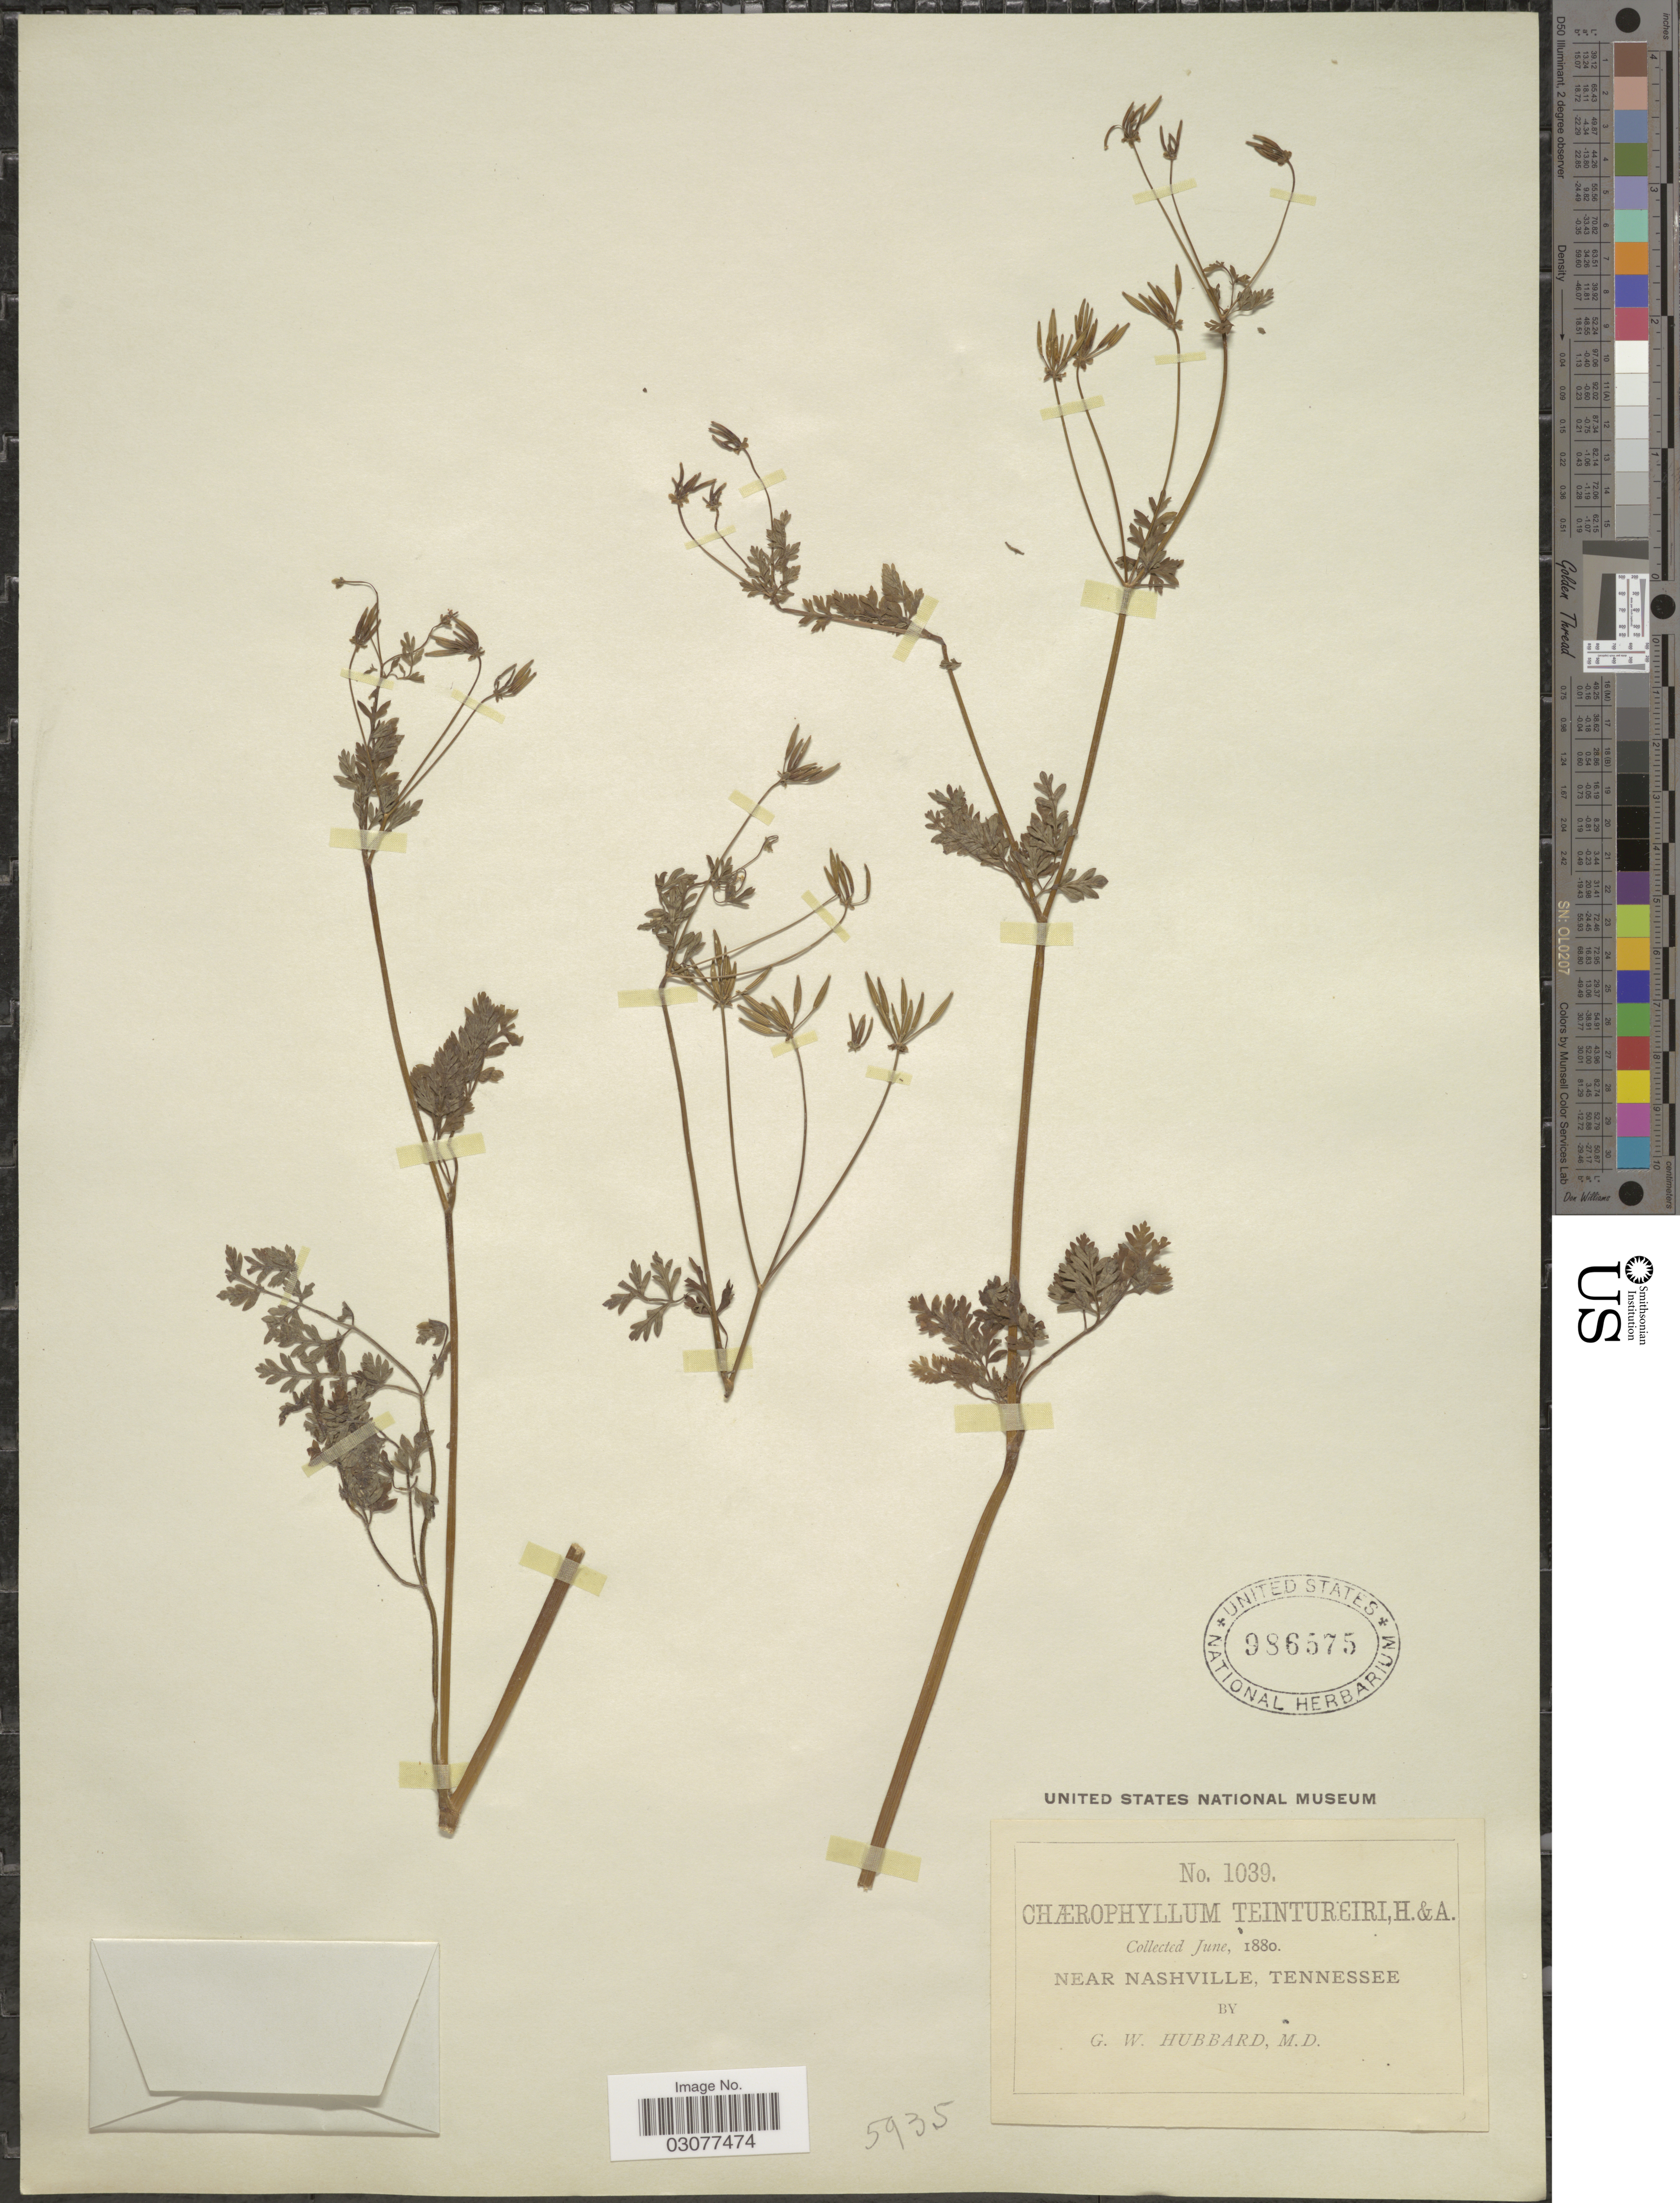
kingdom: Plantae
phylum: Tracheophyta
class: Magnoliopsida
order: Apiales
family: Apiaceae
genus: Chaerophyllum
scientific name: Chaerophyllum tainturieri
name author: Hook.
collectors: G. W. Hubbard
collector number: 1039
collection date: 1880-06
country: United States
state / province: Tennessee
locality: Near Nashville.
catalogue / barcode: US 986575